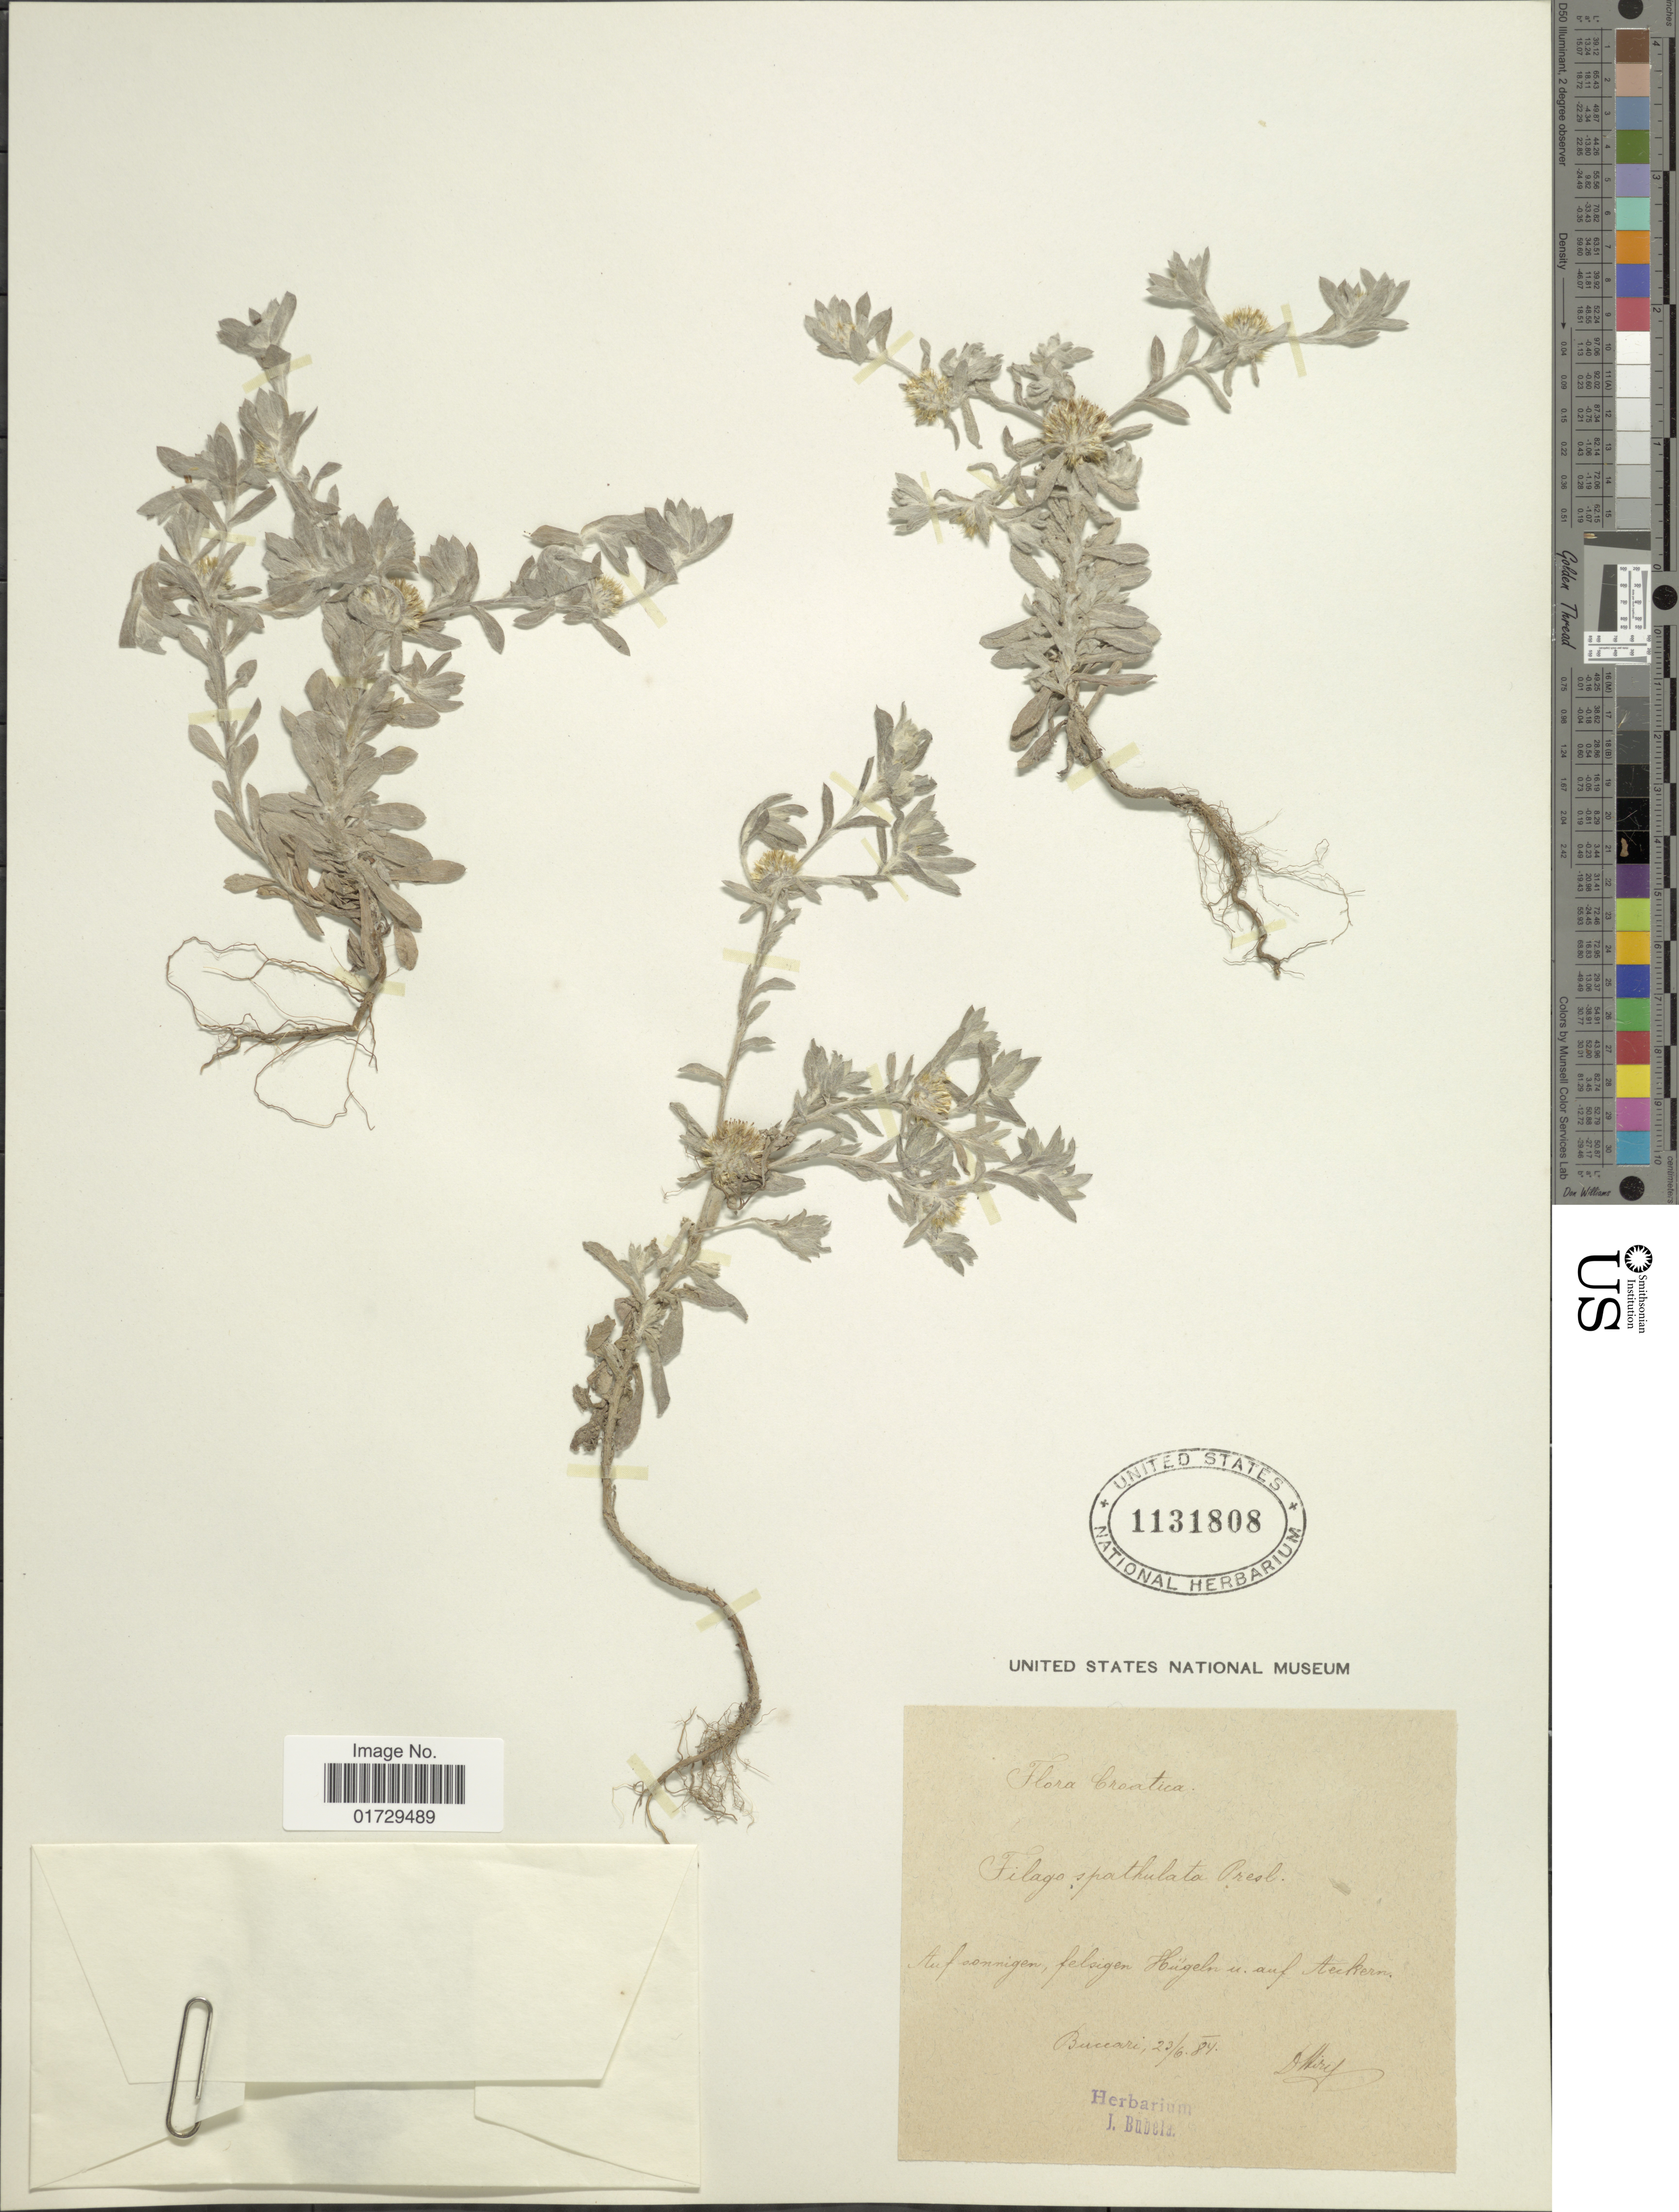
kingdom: Plantae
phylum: Tracheophyta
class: Magnoliopsida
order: Asterales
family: Asteraceae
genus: Filago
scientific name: Filago spathulata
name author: C. Presl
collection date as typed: Transcribed d/m/y: 23/6/84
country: Croatia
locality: Auf fsommigen, felsigen Hugeln u auf Teckern, Buccari [interpreted]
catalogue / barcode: US 1131808